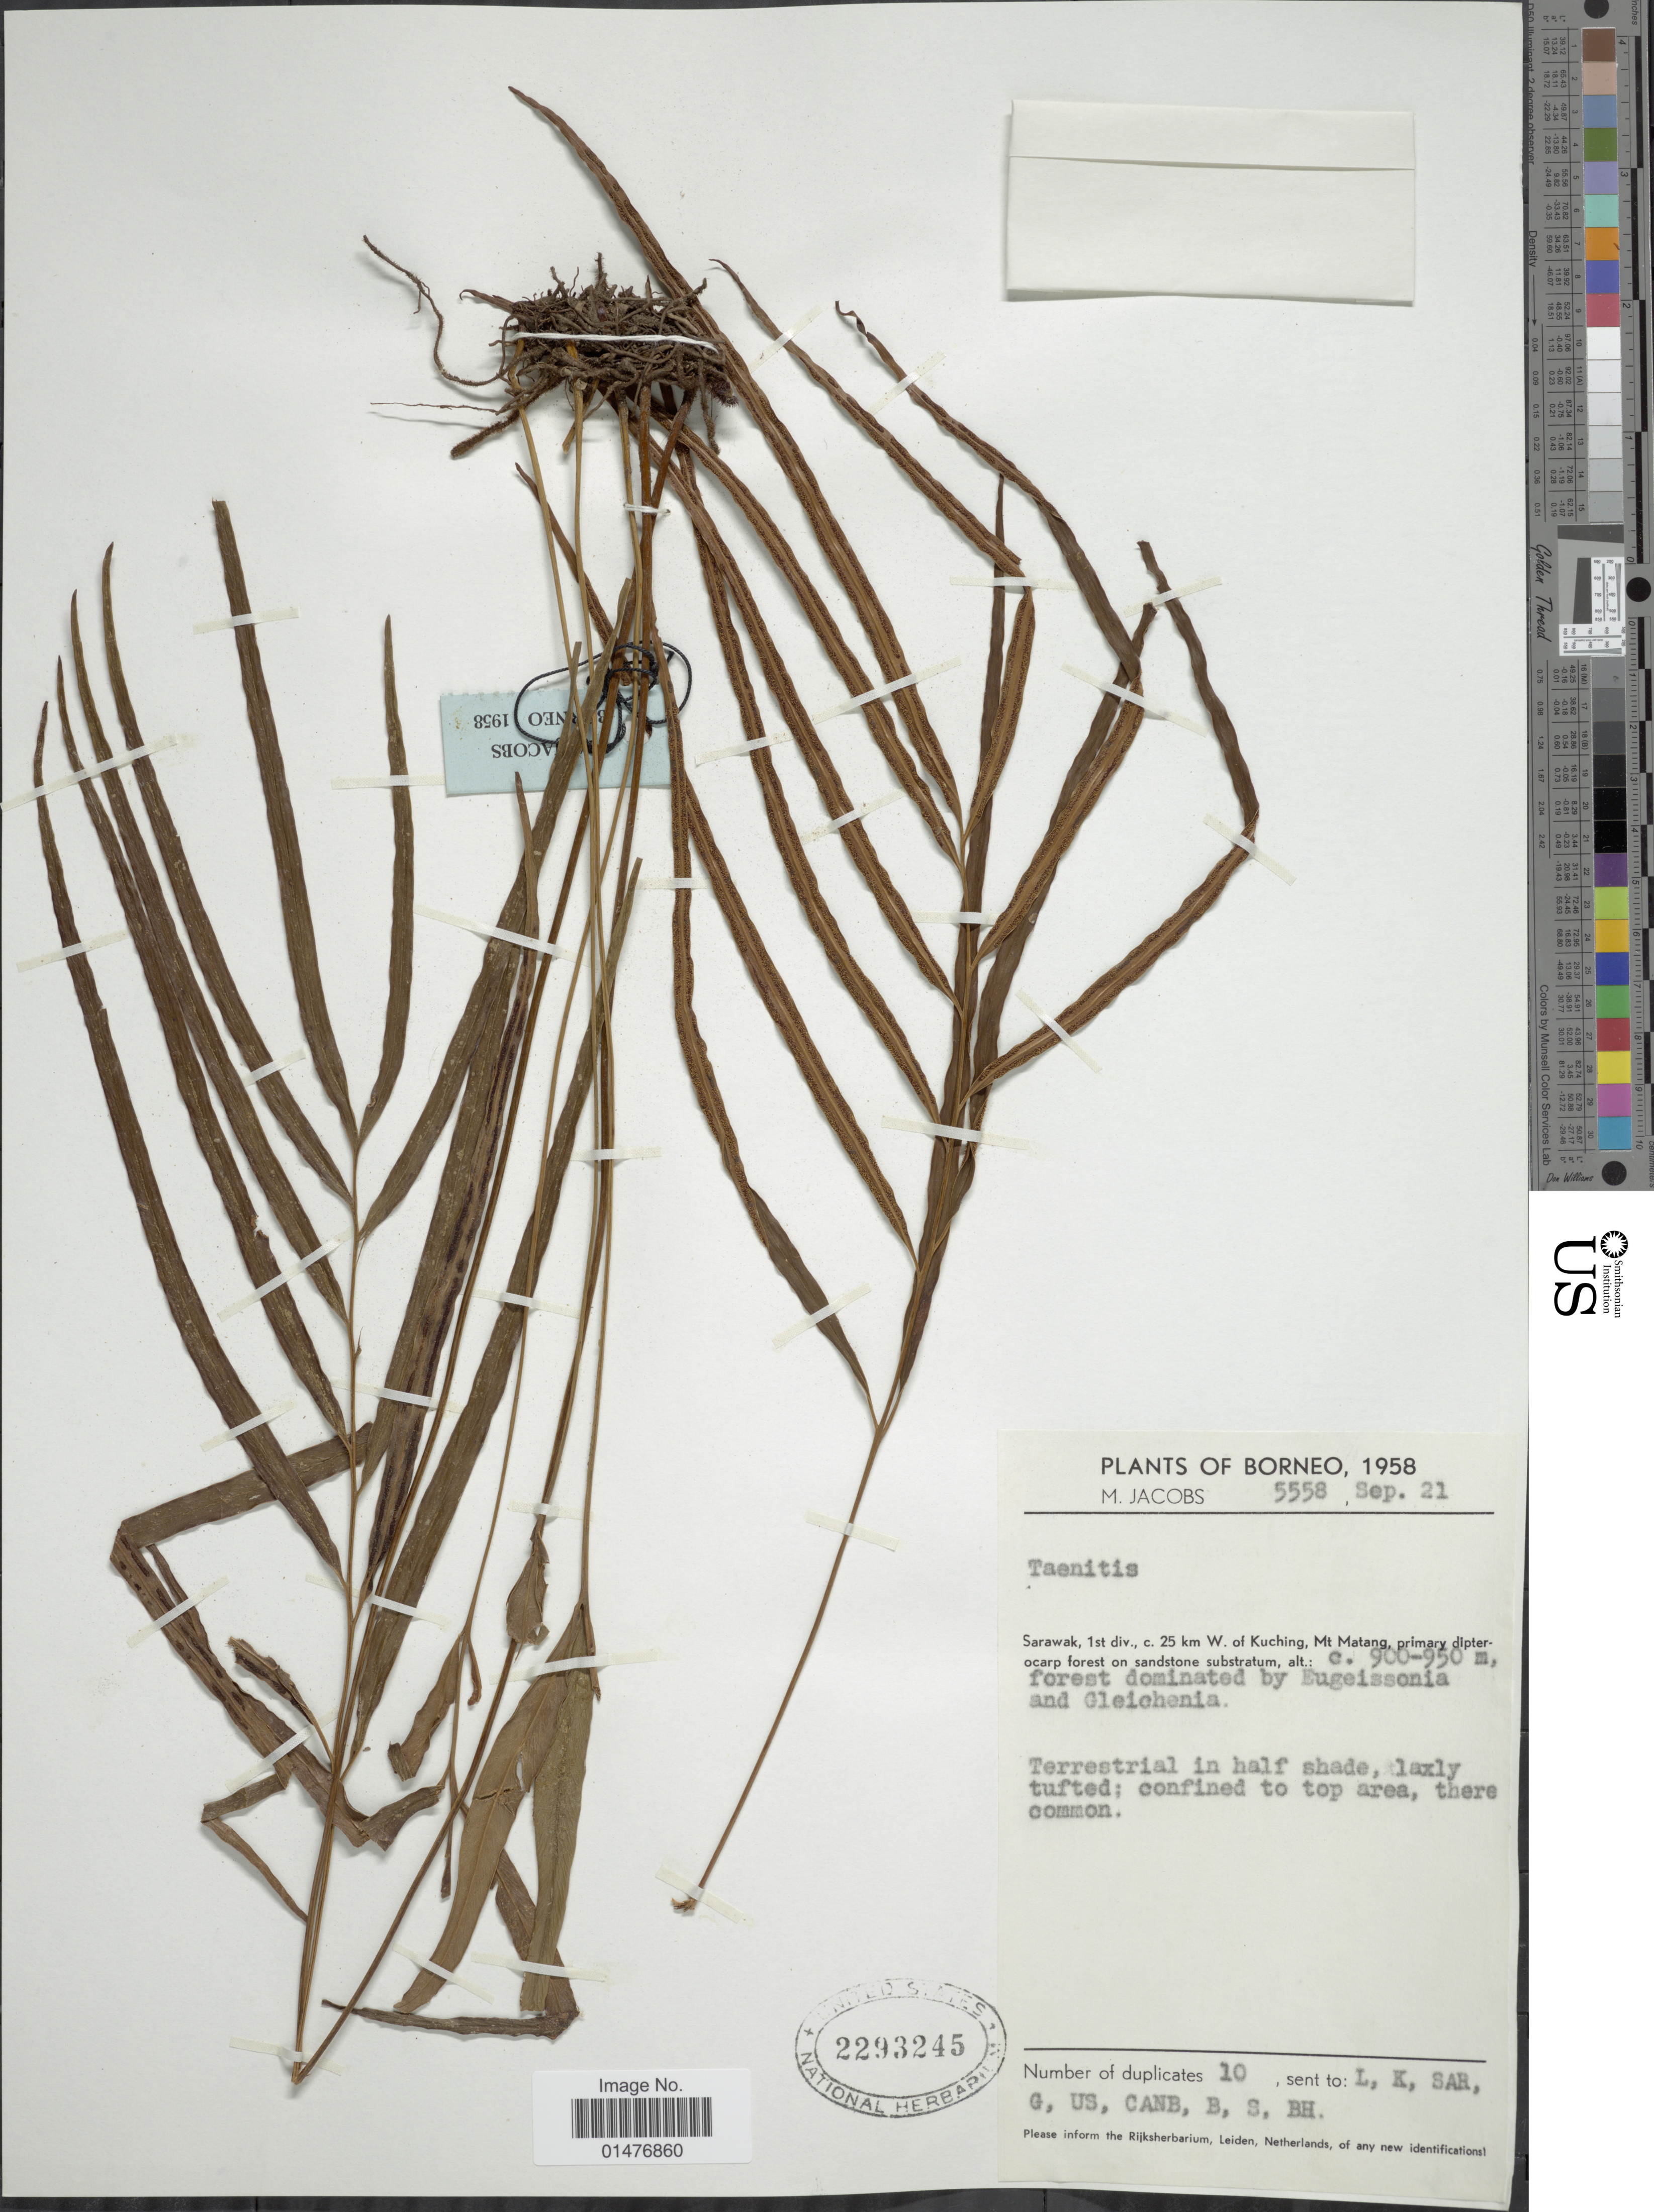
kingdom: Plantae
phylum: Tracheophyta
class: Polypodiopsida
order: Polypodiales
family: Pteridaceae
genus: Taenitis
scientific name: Taenitis interrupta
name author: Hook. & Grev.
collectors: M. Jacobs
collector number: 5558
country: Malaysia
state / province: Sarawak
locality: Sarawak, 1st div., c. 25 km W. of Kuching, Mt Matang, primary dipter-ocarp forest on sandstone substratum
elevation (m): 900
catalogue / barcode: US 2293245